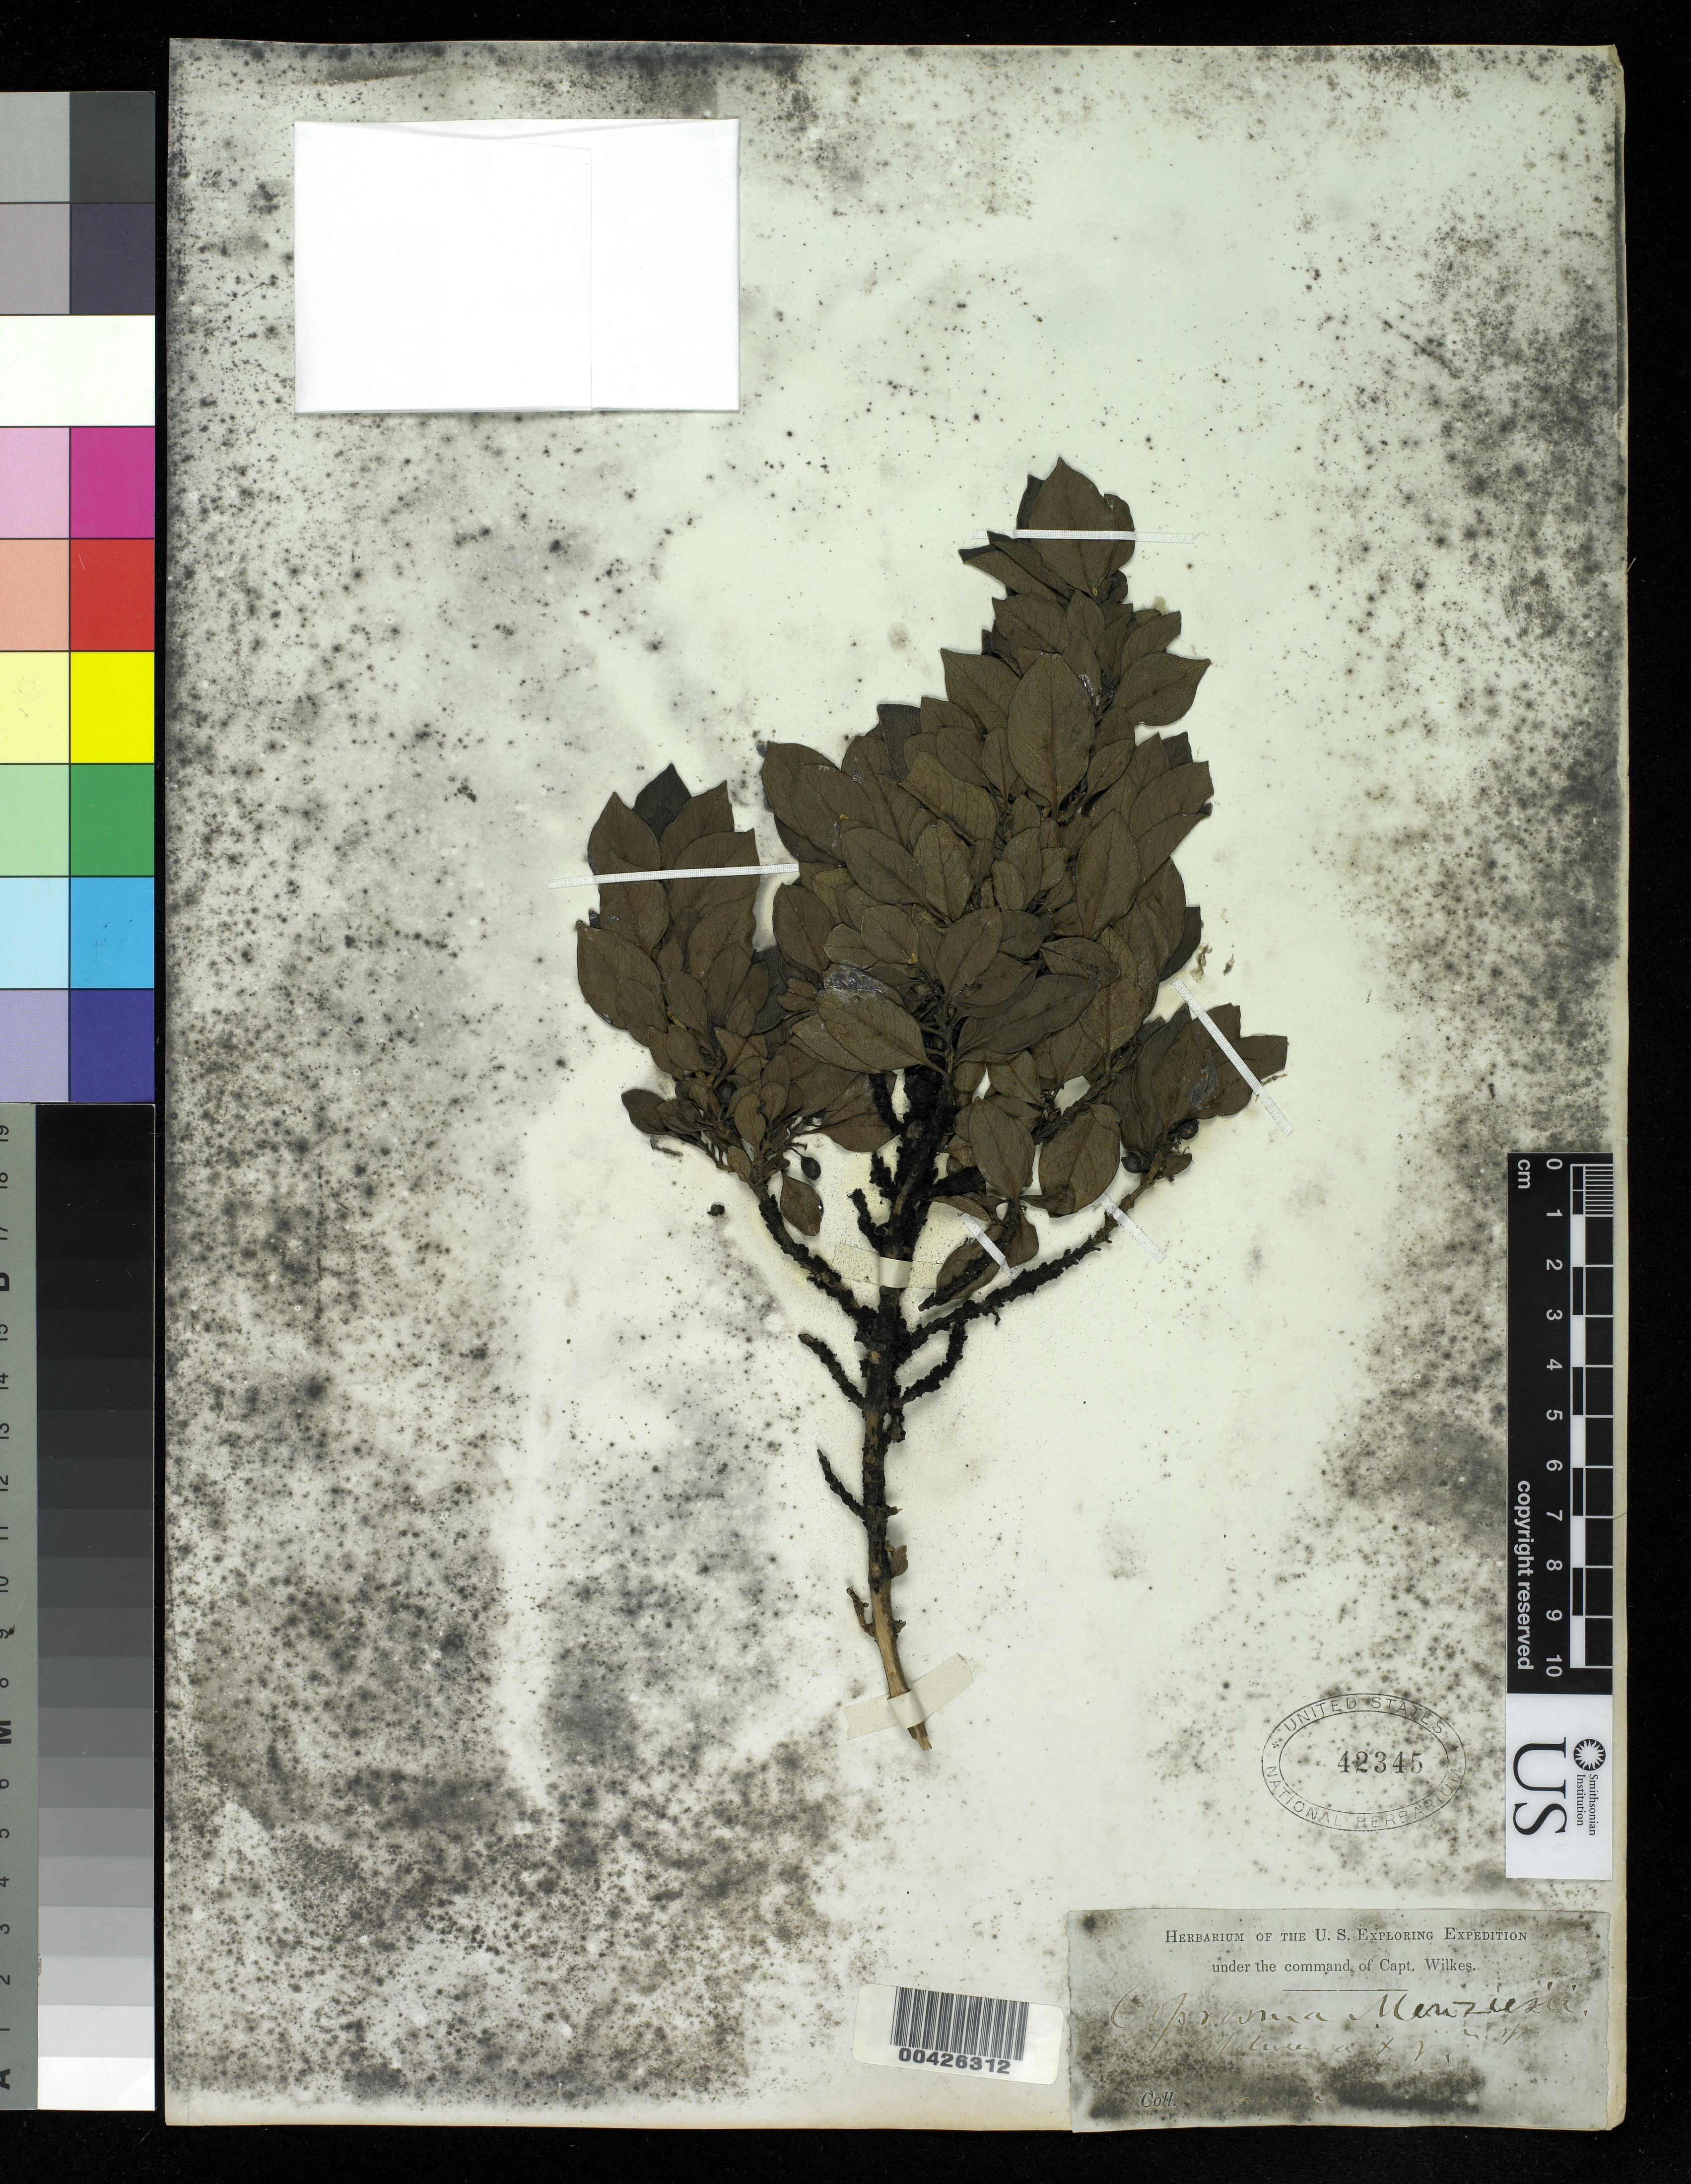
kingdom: Plantae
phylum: Tracheophyta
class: Magnoliopsida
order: Gentianales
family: Rubiaceae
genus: Coprosma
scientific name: Coprosma menziesii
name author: A. Gray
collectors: Wilkes Explor. Exped.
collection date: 1838/1842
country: United States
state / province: Hawaii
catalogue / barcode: US 42345